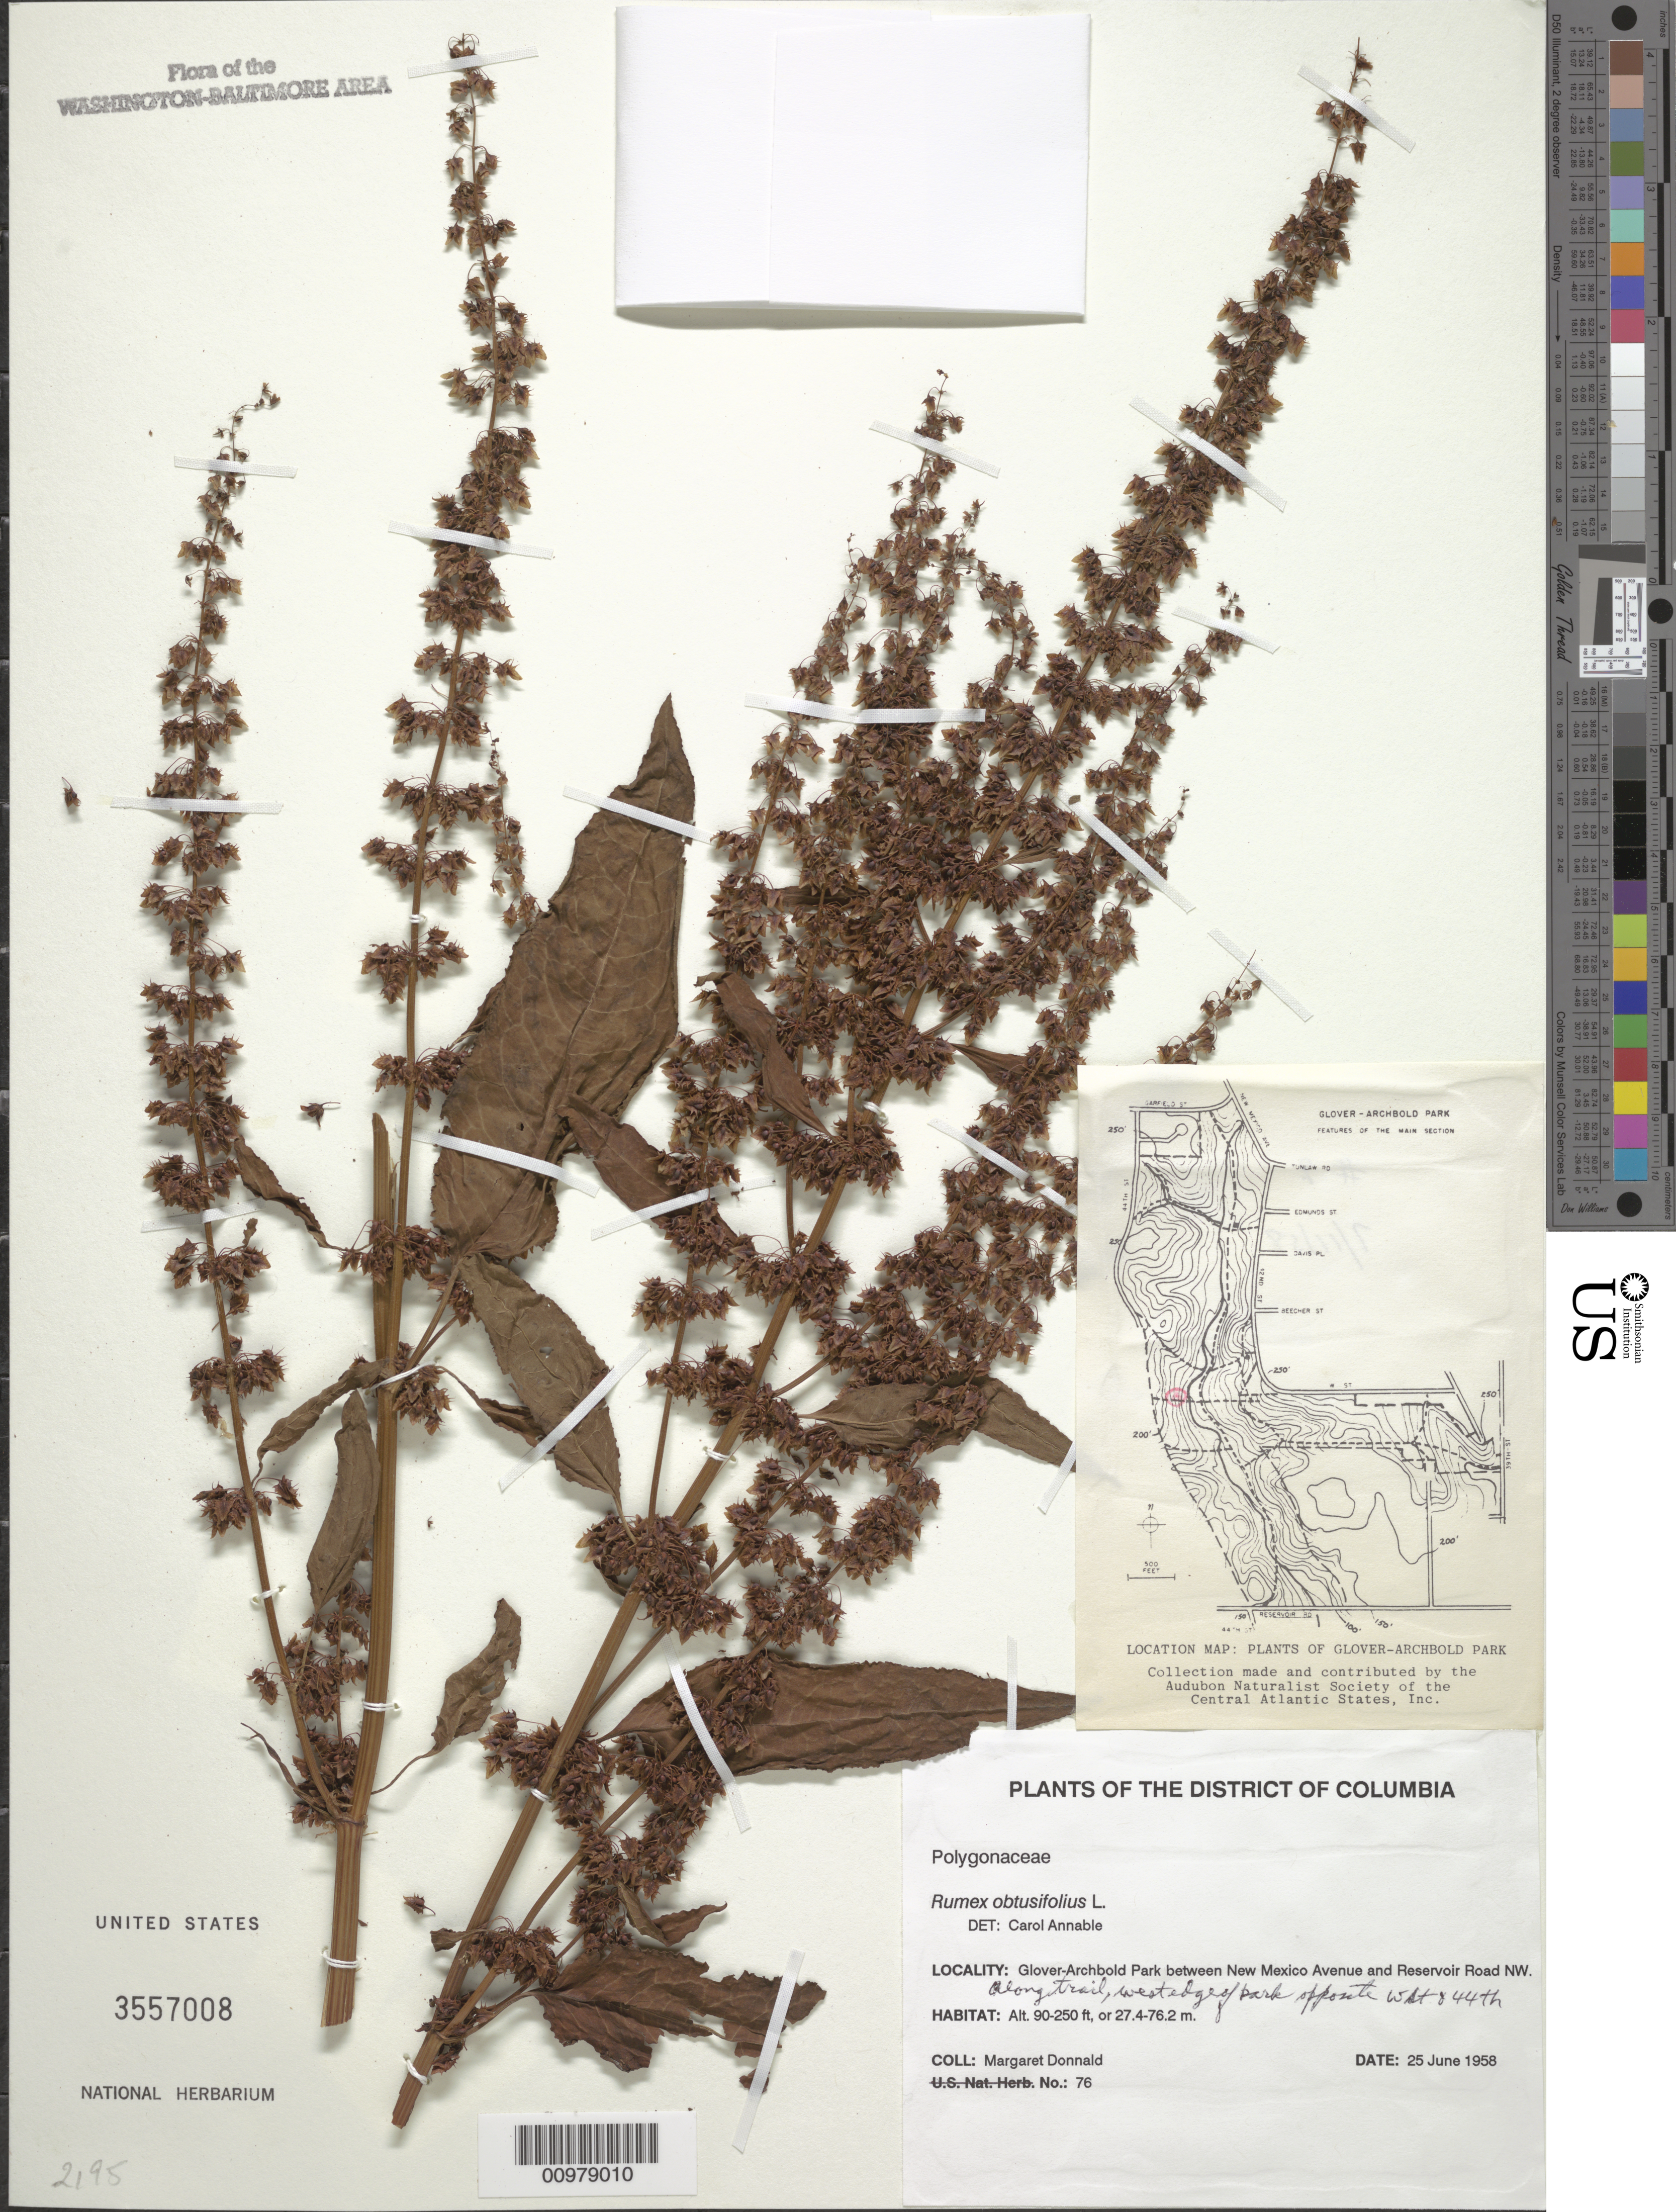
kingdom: Plantae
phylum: Tracheophyta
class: Magnoliopsida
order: Caryophyllales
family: Polygonaceae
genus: Rumex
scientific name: Rumex obtusifolius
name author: L.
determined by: Annable, C. R.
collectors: M. Donnald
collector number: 76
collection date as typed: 25 Jun 1958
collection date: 1958-06-25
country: United States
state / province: District of Columbia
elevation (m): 27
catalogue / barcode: US 3557008